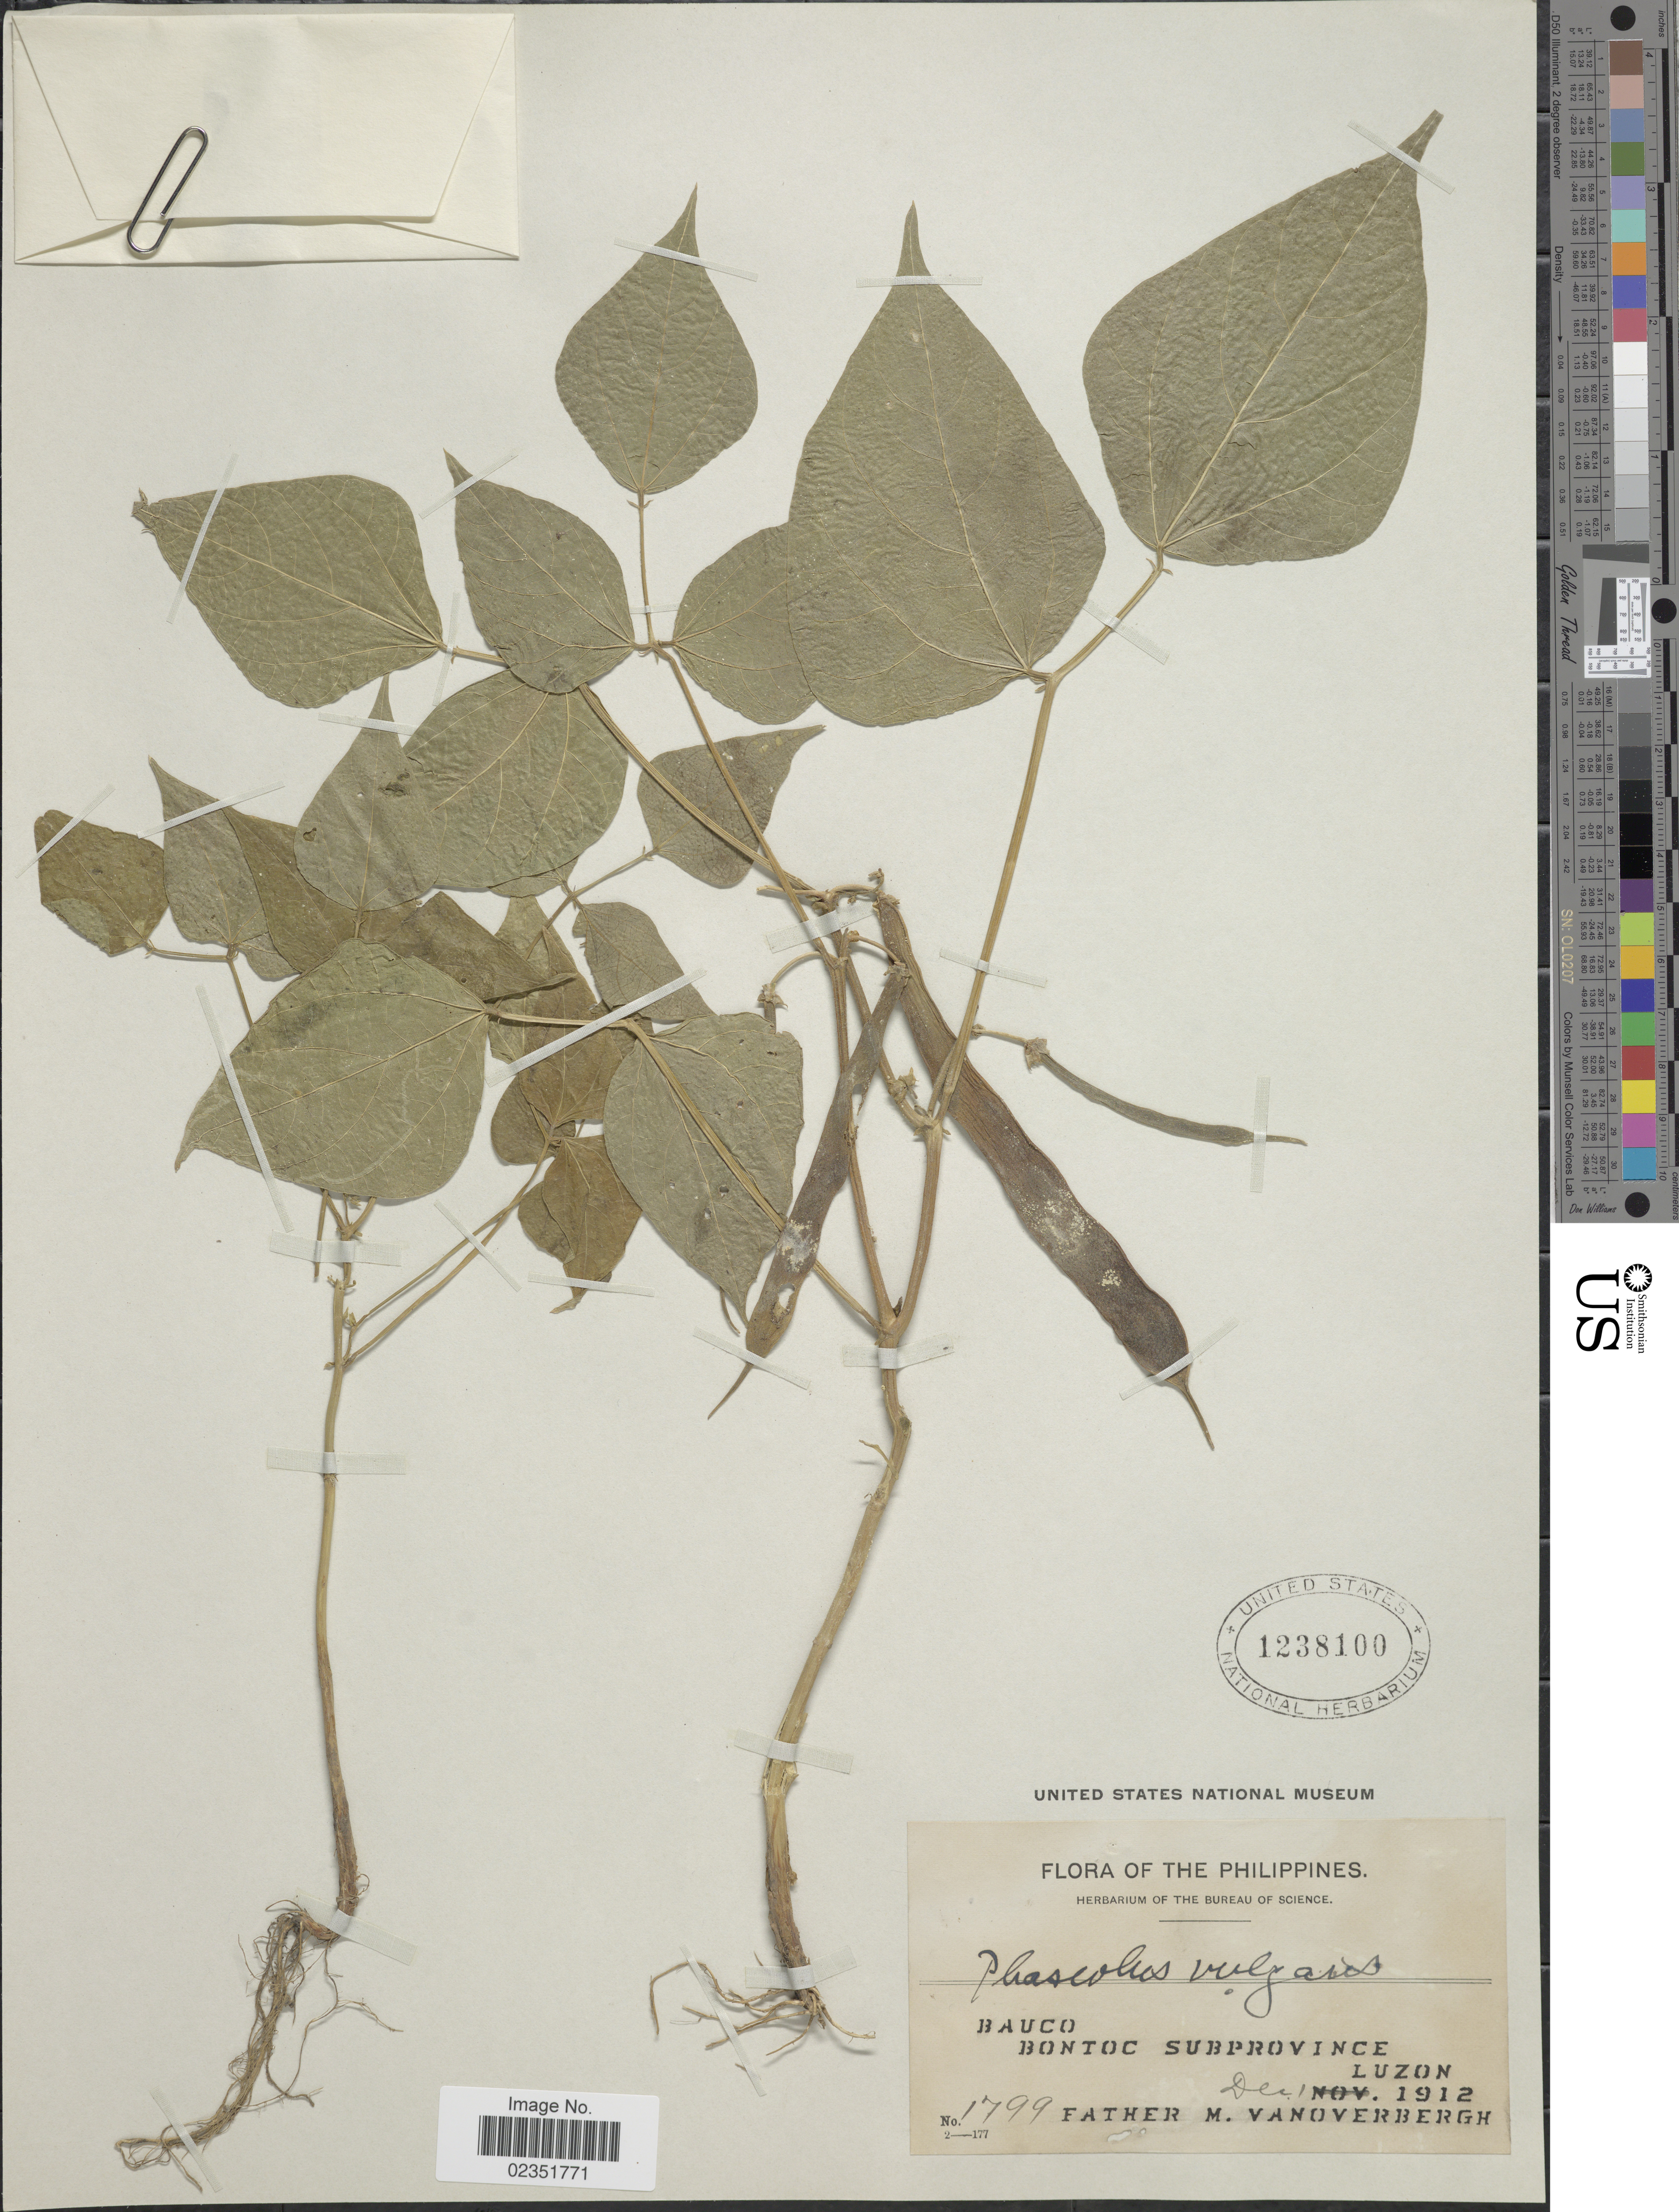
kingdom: Plantae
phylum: Tracheophyta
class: Magnoliopsida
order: Fabales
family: Fabaceae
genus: Phaseolus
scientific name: Phaseolus vulgaris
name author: L.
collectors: M. Vanoverbergh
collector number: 1799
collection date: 1912-12-01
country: Philippines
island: Luzon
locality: Bauco, Bontoc Subprovince, Luzon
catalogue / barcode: US 1238100